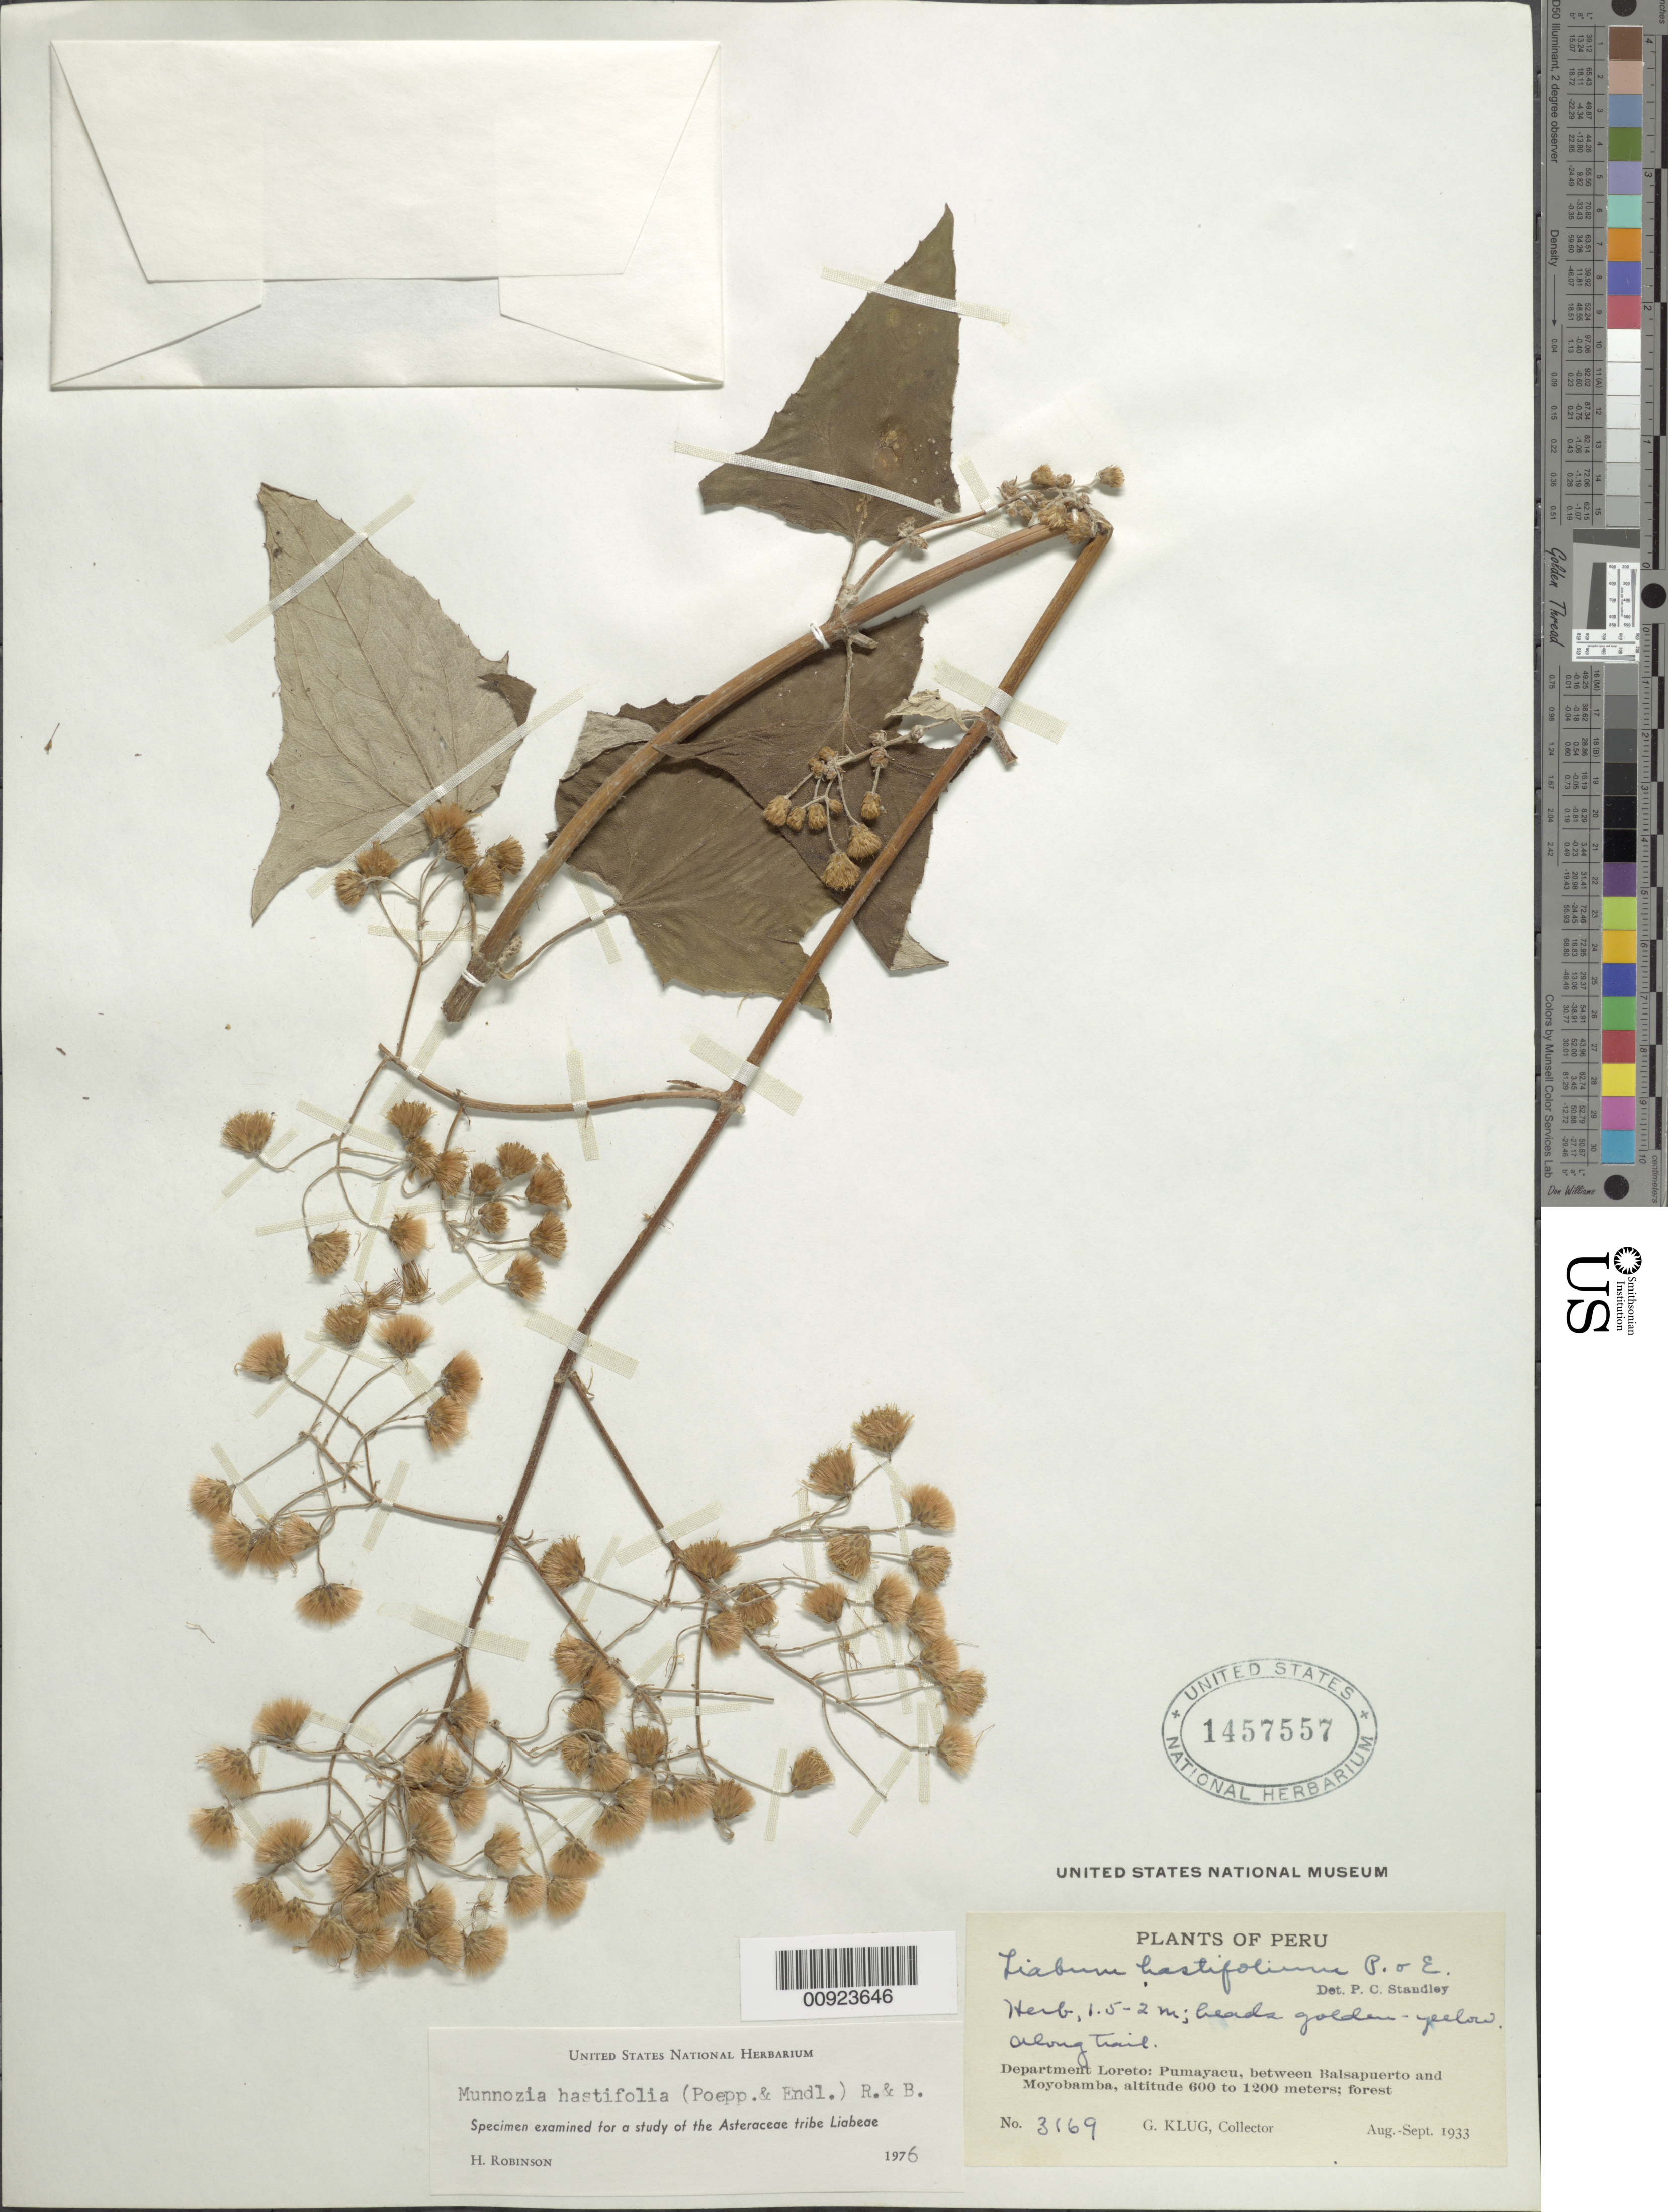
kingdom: Plantae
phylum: Tracheophyta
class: Magnoliopsida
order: Asterales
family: Asteraceae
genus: Munnozia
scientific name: Munnozia hastifolia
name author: (Poepp.) H. Rob. & Brettell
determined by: Robinson, Harold E., (US)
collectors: G. Klug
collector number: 3169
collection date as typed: August 1933 to September 1933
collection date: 1933-08/1933-09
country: Peru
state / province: Loreto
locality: Pumayacu, between Balsapuerto and Moyobamba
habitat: Forest; along trail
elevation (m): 600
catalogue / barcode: US 1457557